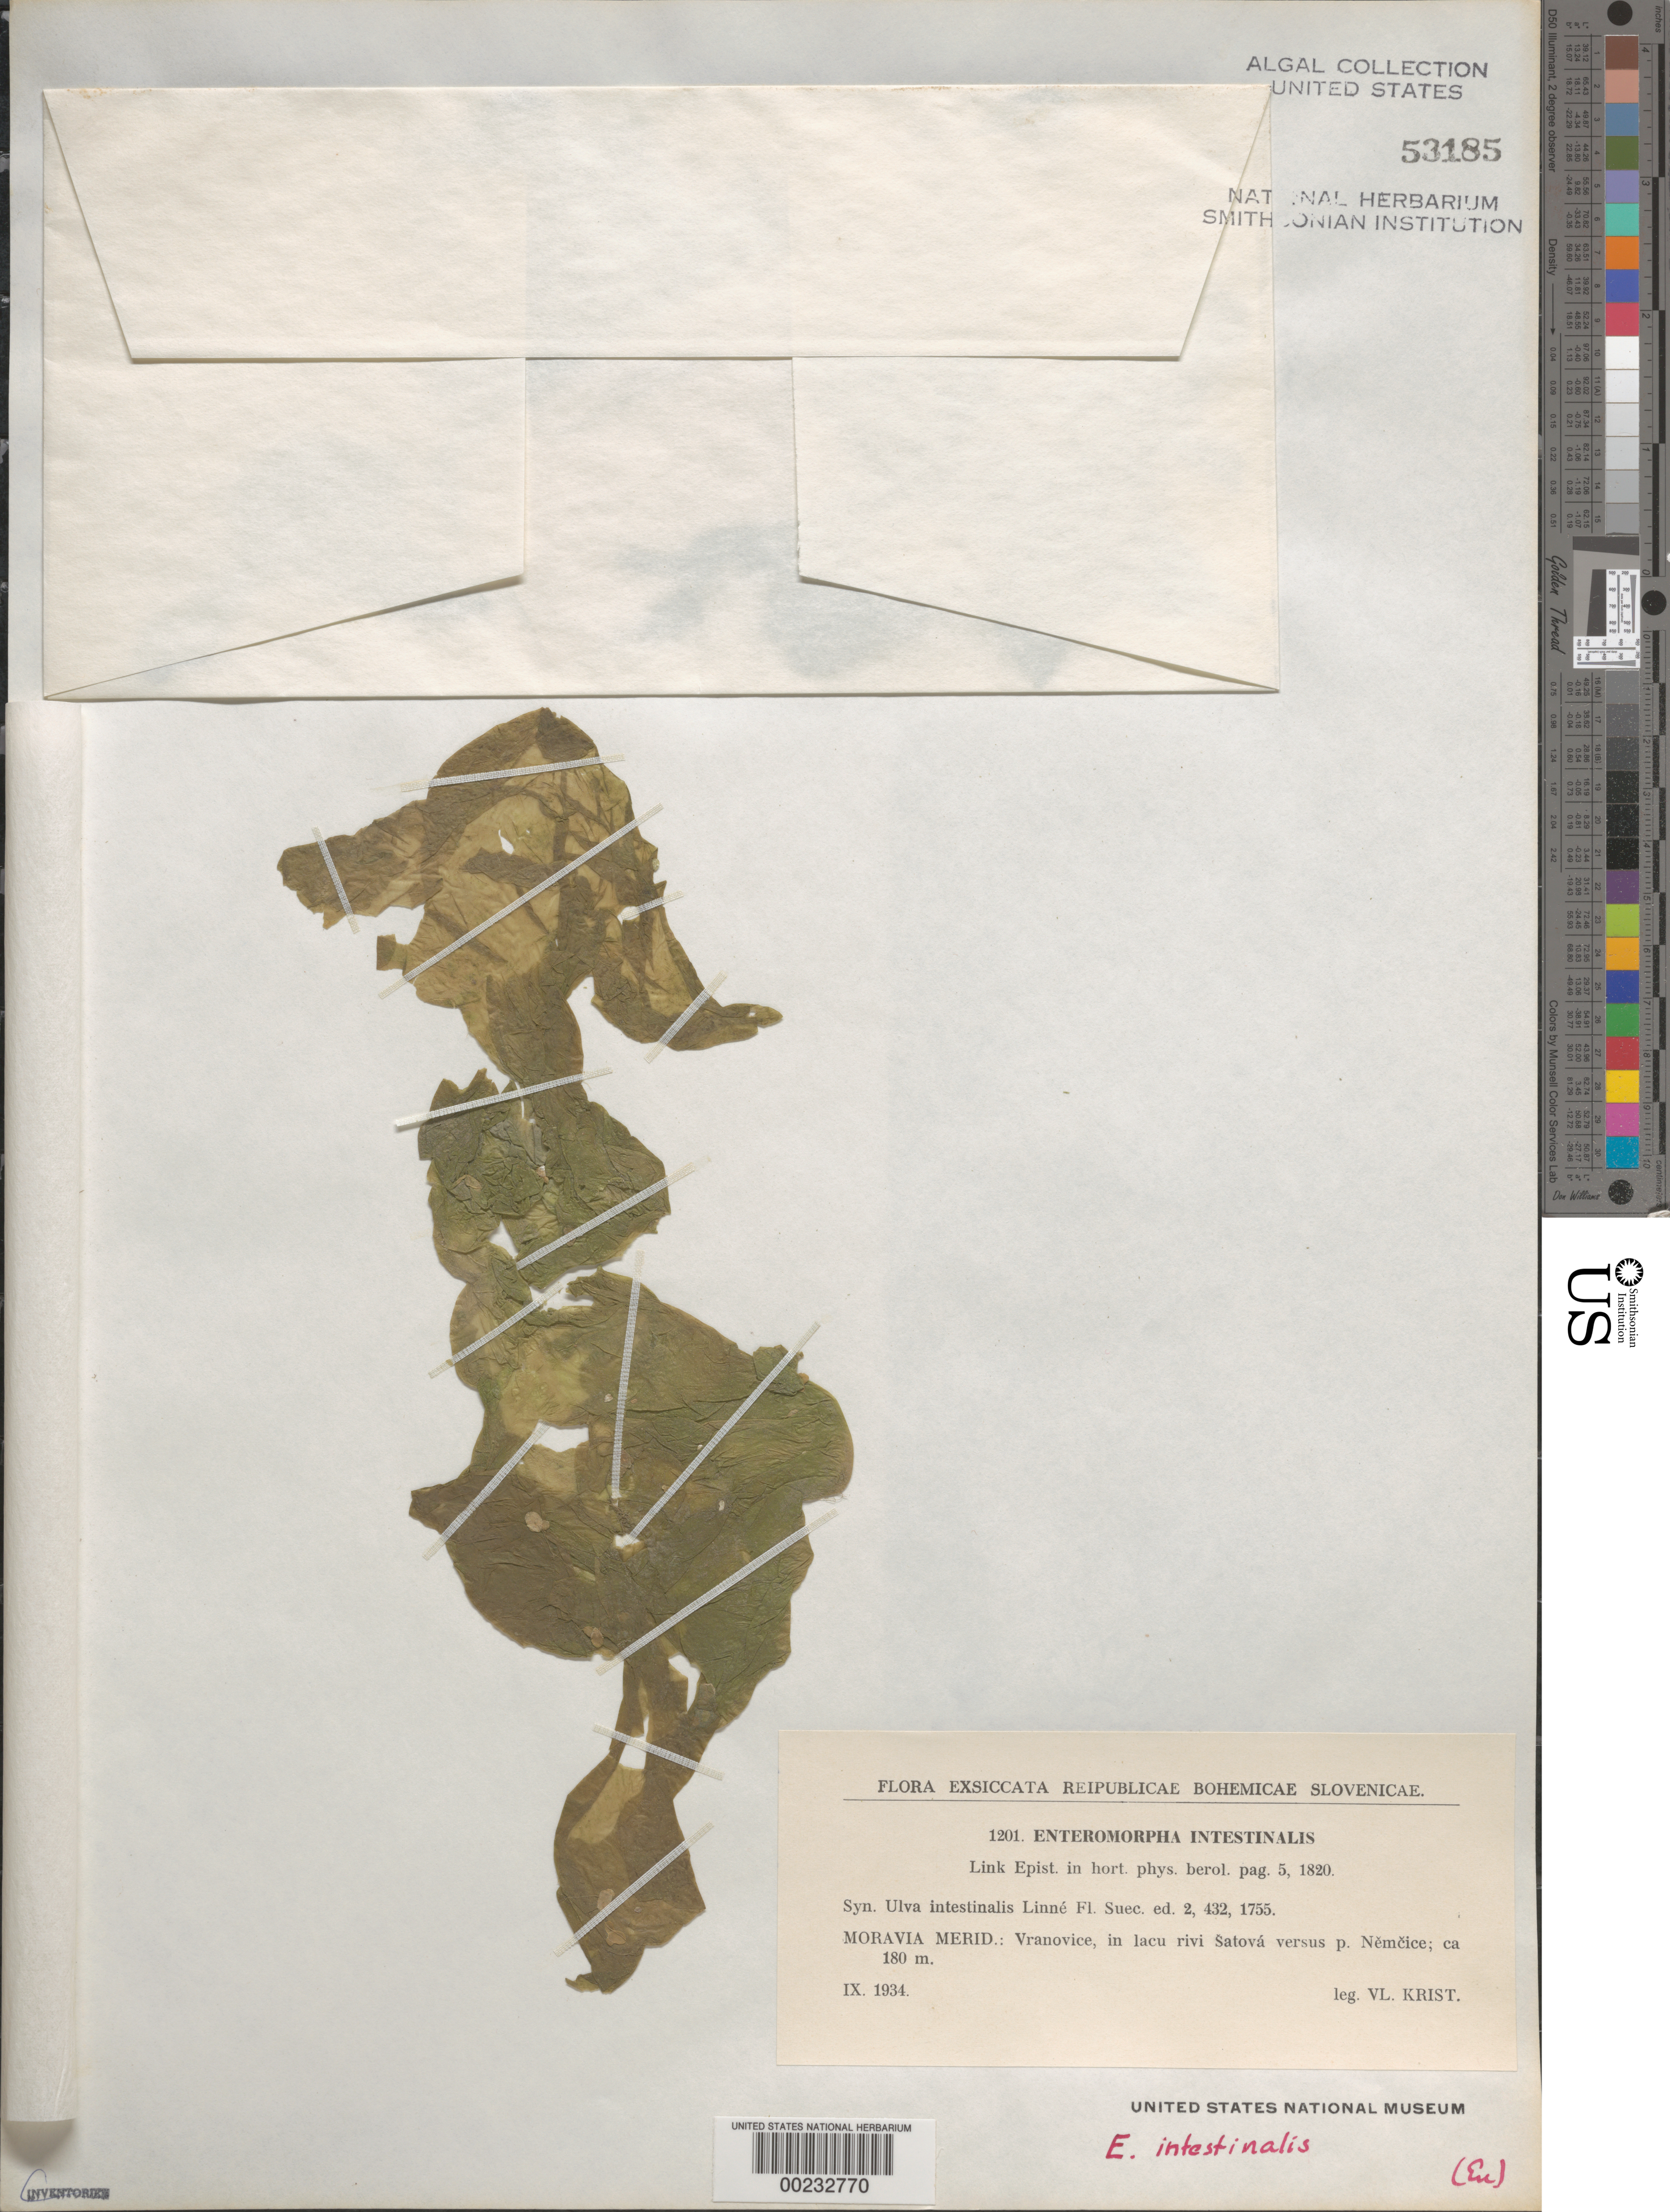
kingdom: Plantae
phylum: Chlorophyta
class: Ulvophyceae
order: Ulvales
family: Ulvaceae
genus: Ulva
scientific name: Ulva intestinalis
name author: L.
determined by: Algae name updating Project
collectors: V. Krist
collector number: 1201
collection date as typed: Sep 1934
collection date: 1934-09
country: Czechia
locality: Vranovice, satova, nemcice, southern moravia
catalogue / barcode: US 53185